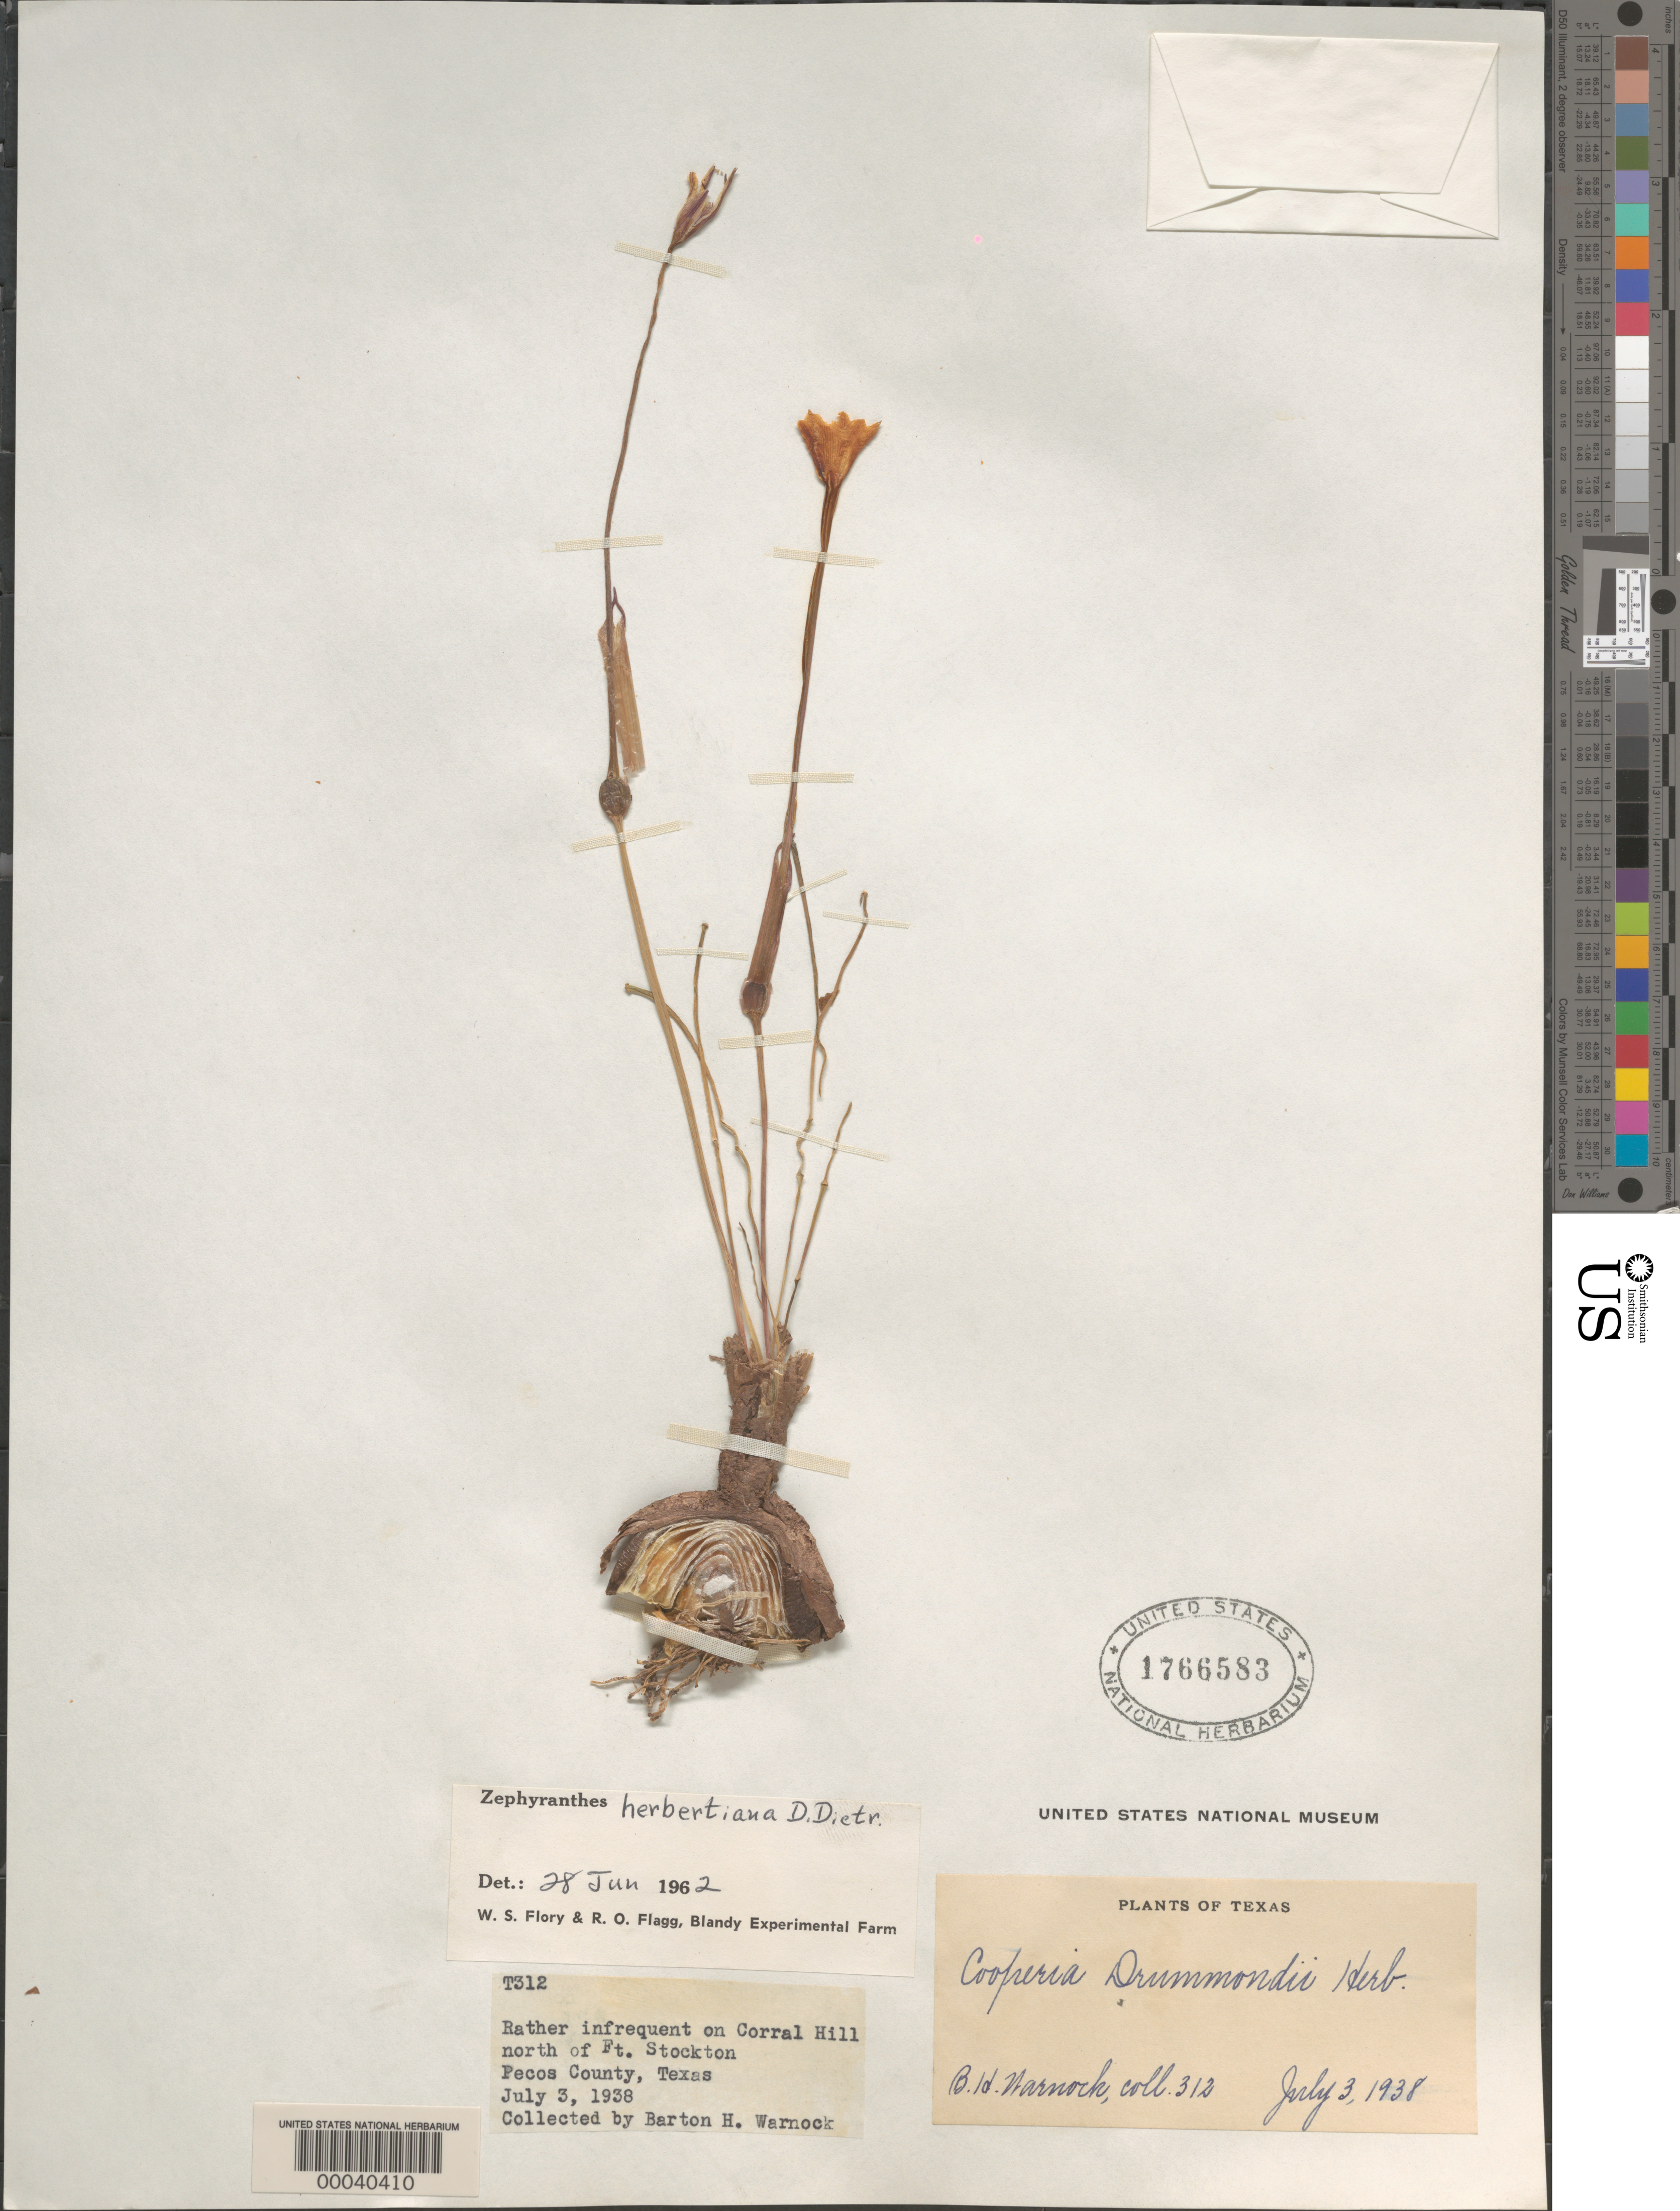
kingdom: Plantae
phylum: Tracheophyta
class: Liliopsida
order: Asparagales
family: Amaryllidaceae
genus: Zephyranthes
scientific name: Zephyranthes herbertiana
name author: D. Dietr.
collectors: B. H. Warnock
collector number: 312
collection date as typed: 03 Jul 1938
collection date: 1938-07-03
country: United States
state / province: Texas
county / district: Pecos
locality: Corral hill n of ft. stockton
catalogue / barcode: US 1766583